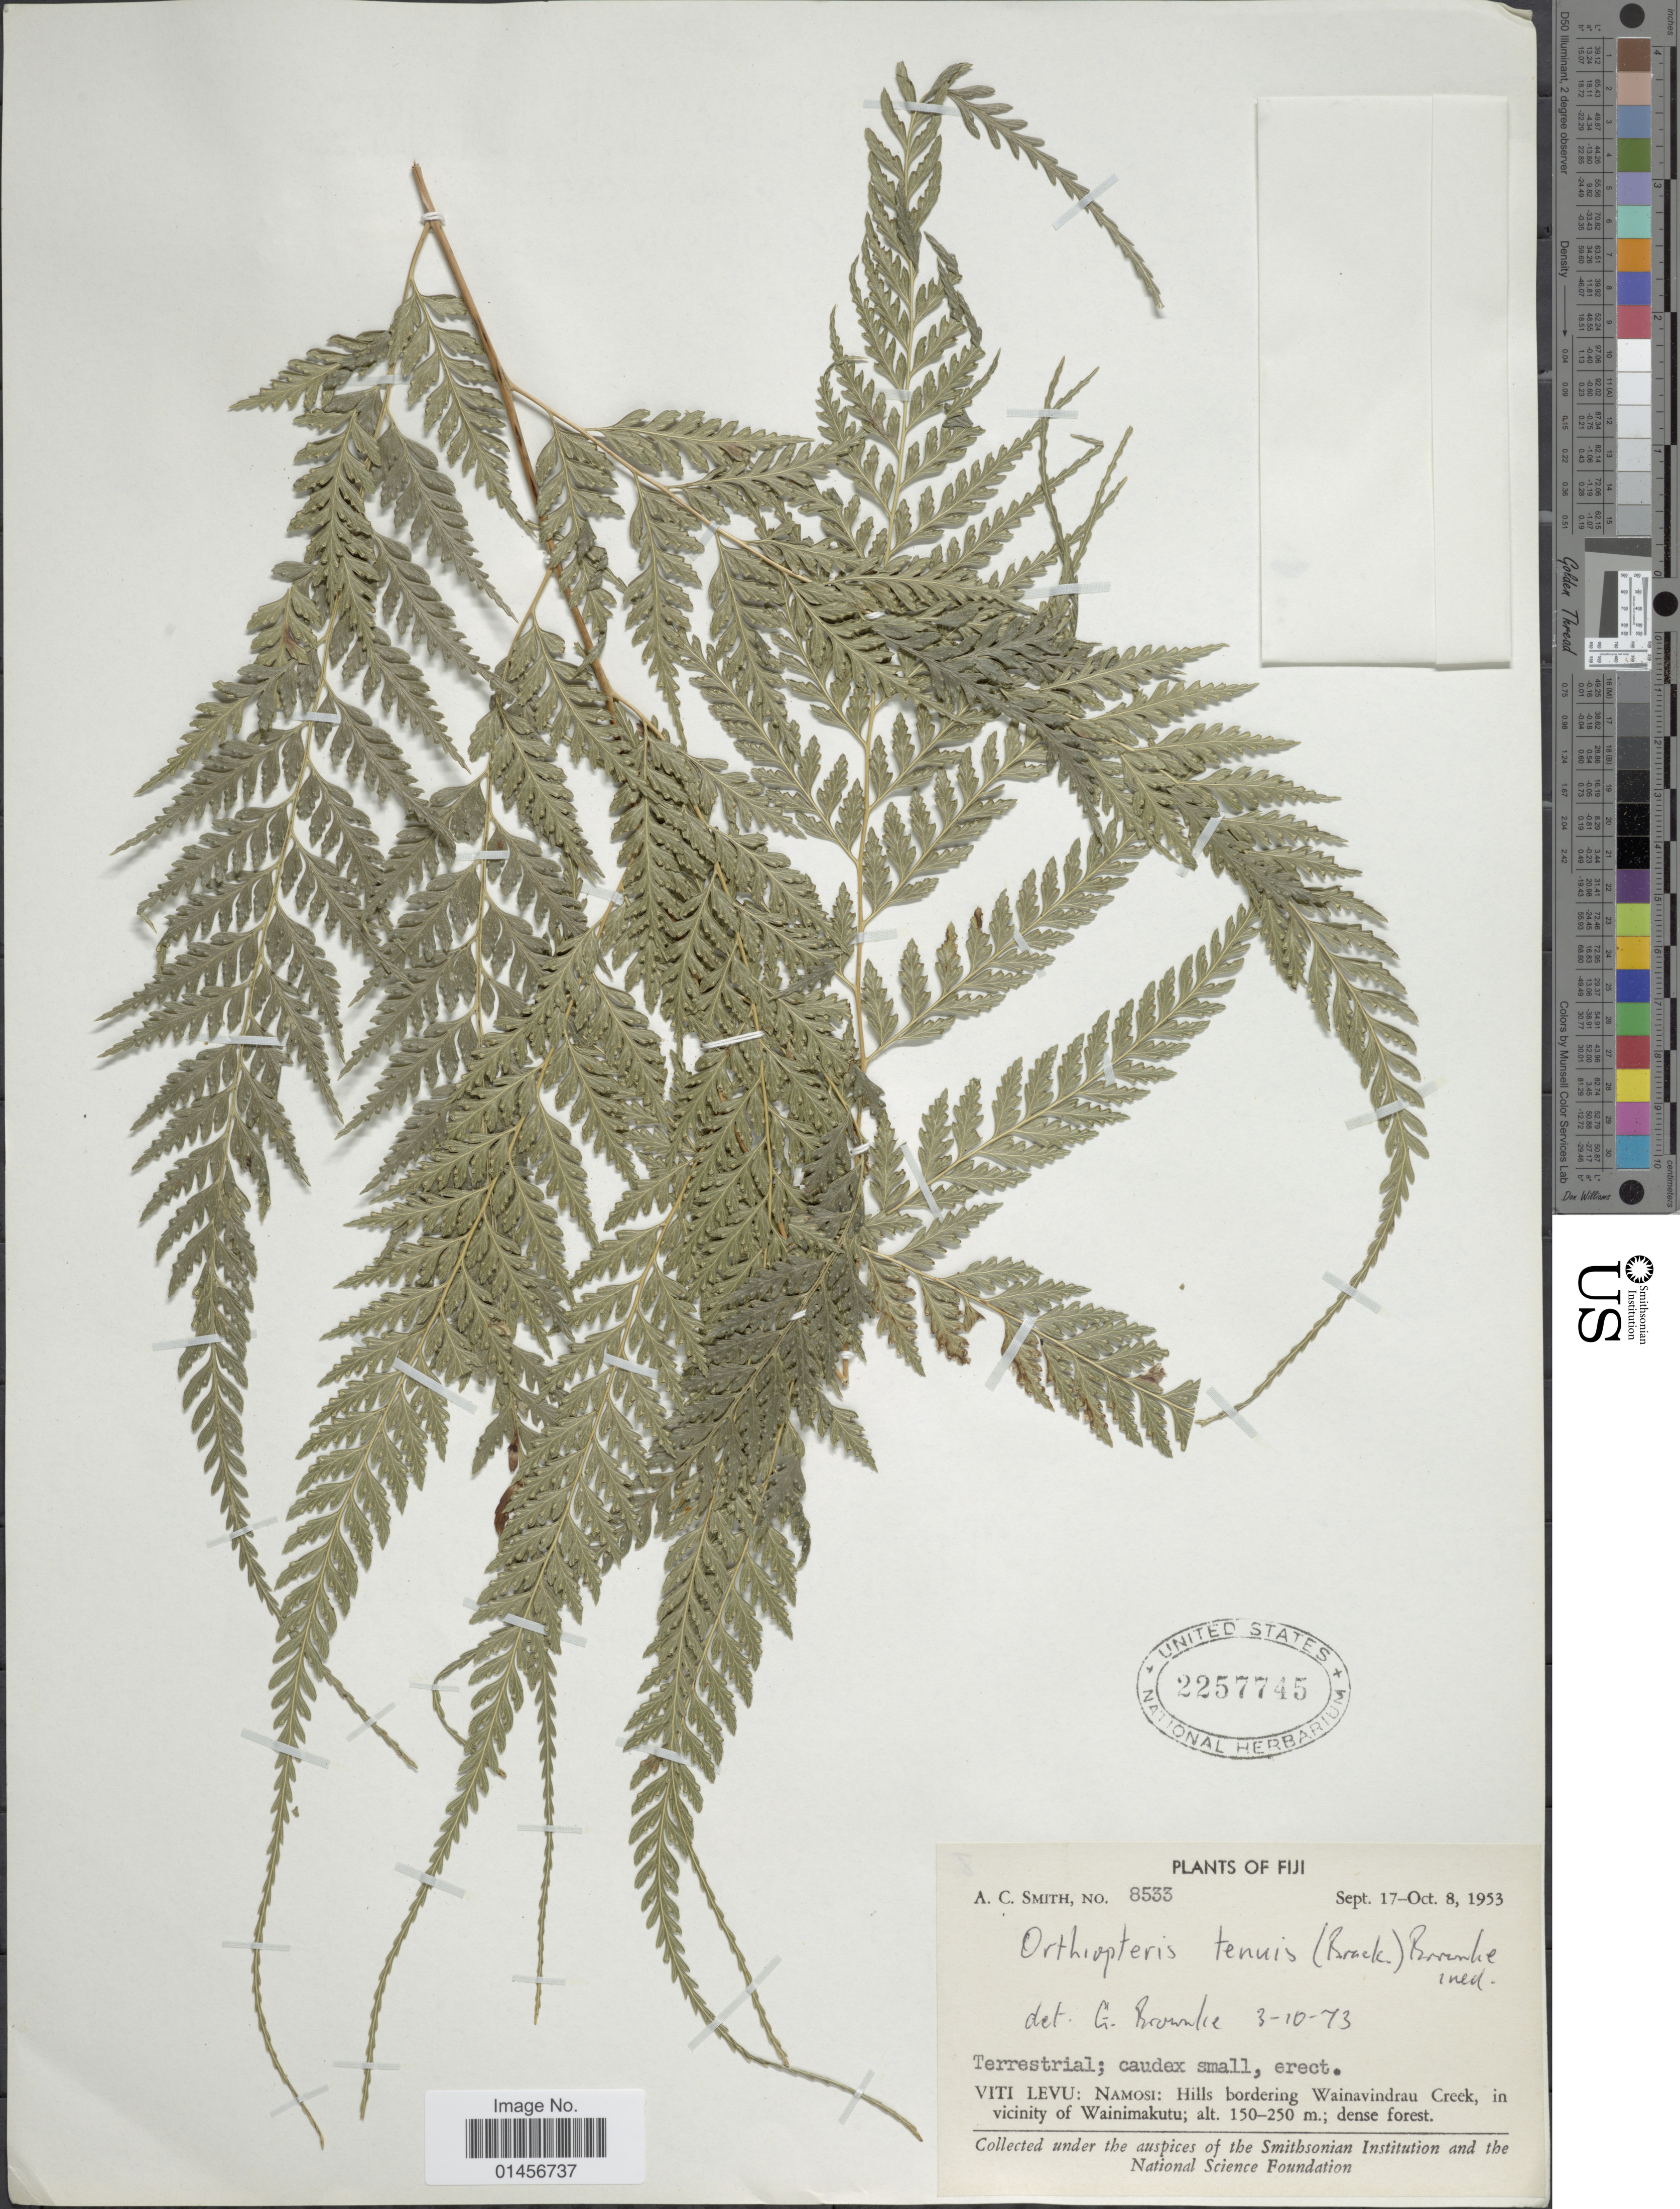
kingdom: Plantae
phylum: Tracheophyta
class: Polypodiopsida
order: Polypodiales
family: Saccolomataceae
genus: Saccoloma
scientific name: Saccoloma tenue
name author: (Brack.) Mett.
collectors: A. C. Smith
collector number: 8533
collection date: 1953-09-17/1953-10-08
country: Fiji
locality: Viti Levu: Namosi: Hills bordering Wainavindrau Creek, in vicinity of Wainimakutu.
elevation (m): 150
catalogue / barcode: US 2257745